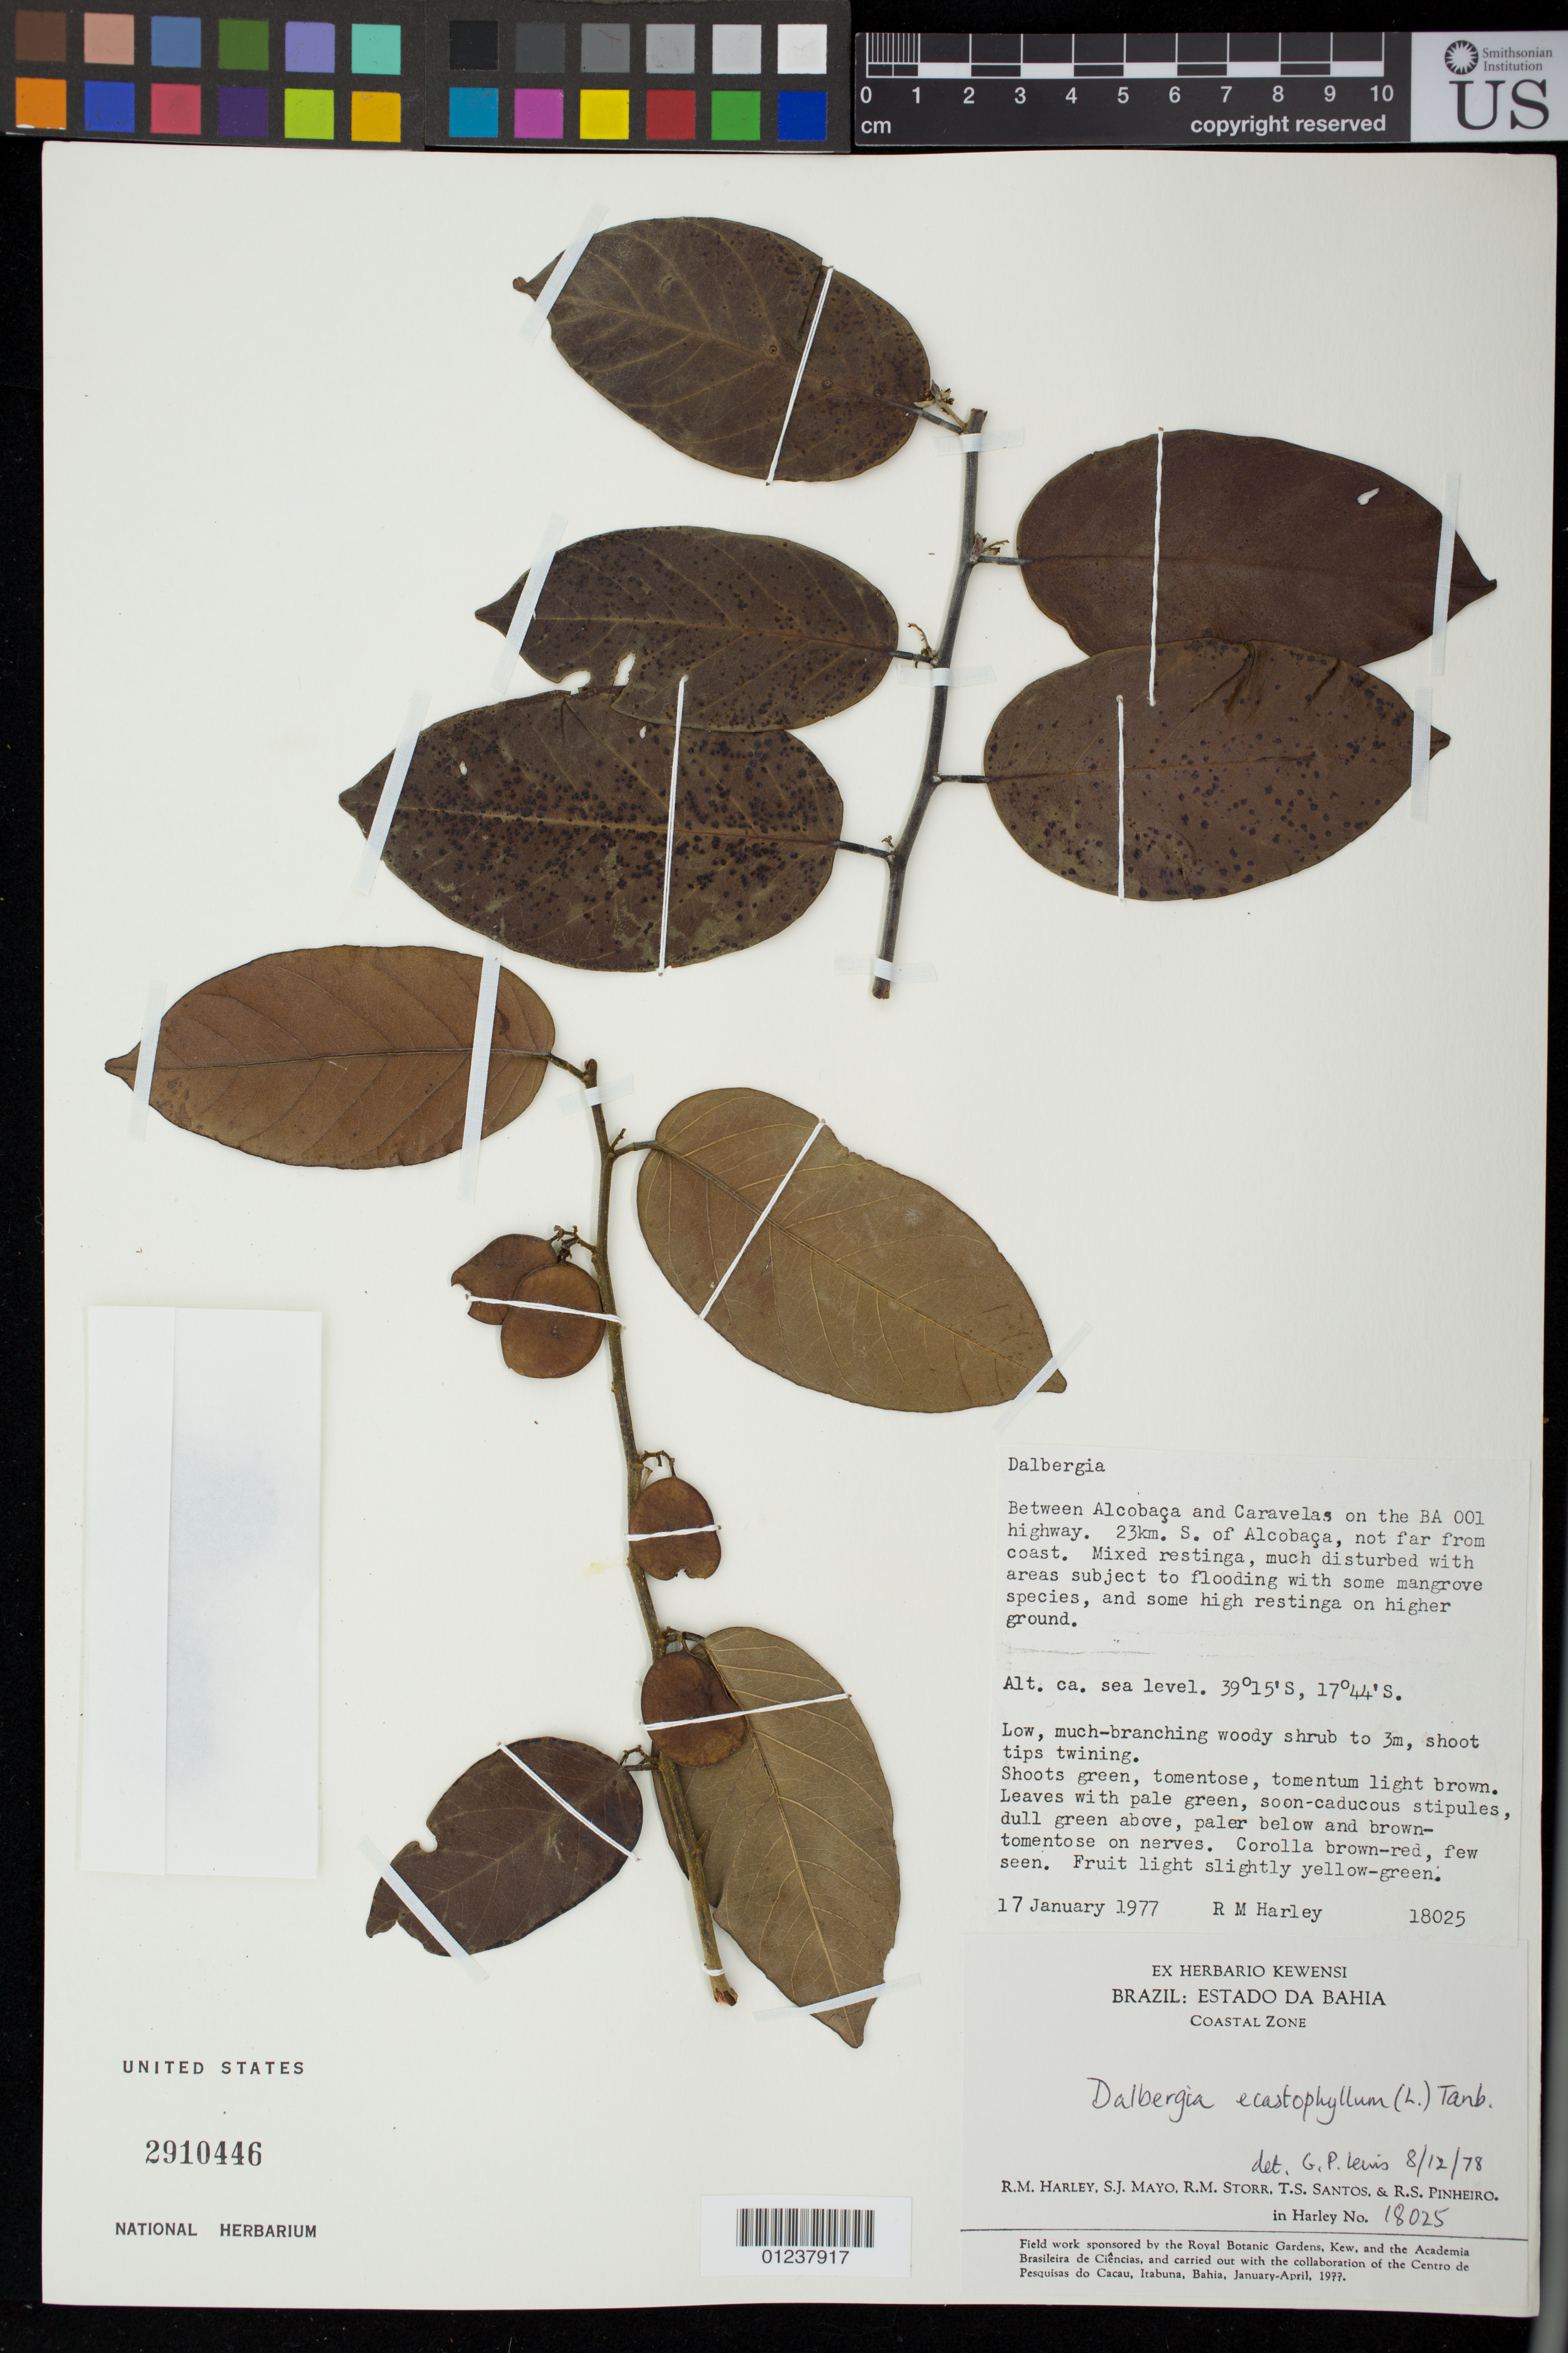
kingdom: Plantae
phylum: Tracheophyta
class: Magnoliopsida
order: Fabales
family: Fabaceae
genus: Dalbergia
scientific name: Dalbergia ecastaphyllum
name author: (L.) Taub.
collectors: R. M. Harley, S. J. Mayo, R. M. Storr & T. S. Santos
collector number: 18025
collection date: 1977-01-17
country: Brazil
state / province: Bahia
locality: Between Alcobaca and Caravelas on the BA 001 highway. 23km. S. of Alcobaca, not far from coast.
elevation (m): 0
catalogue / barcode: US 2910446